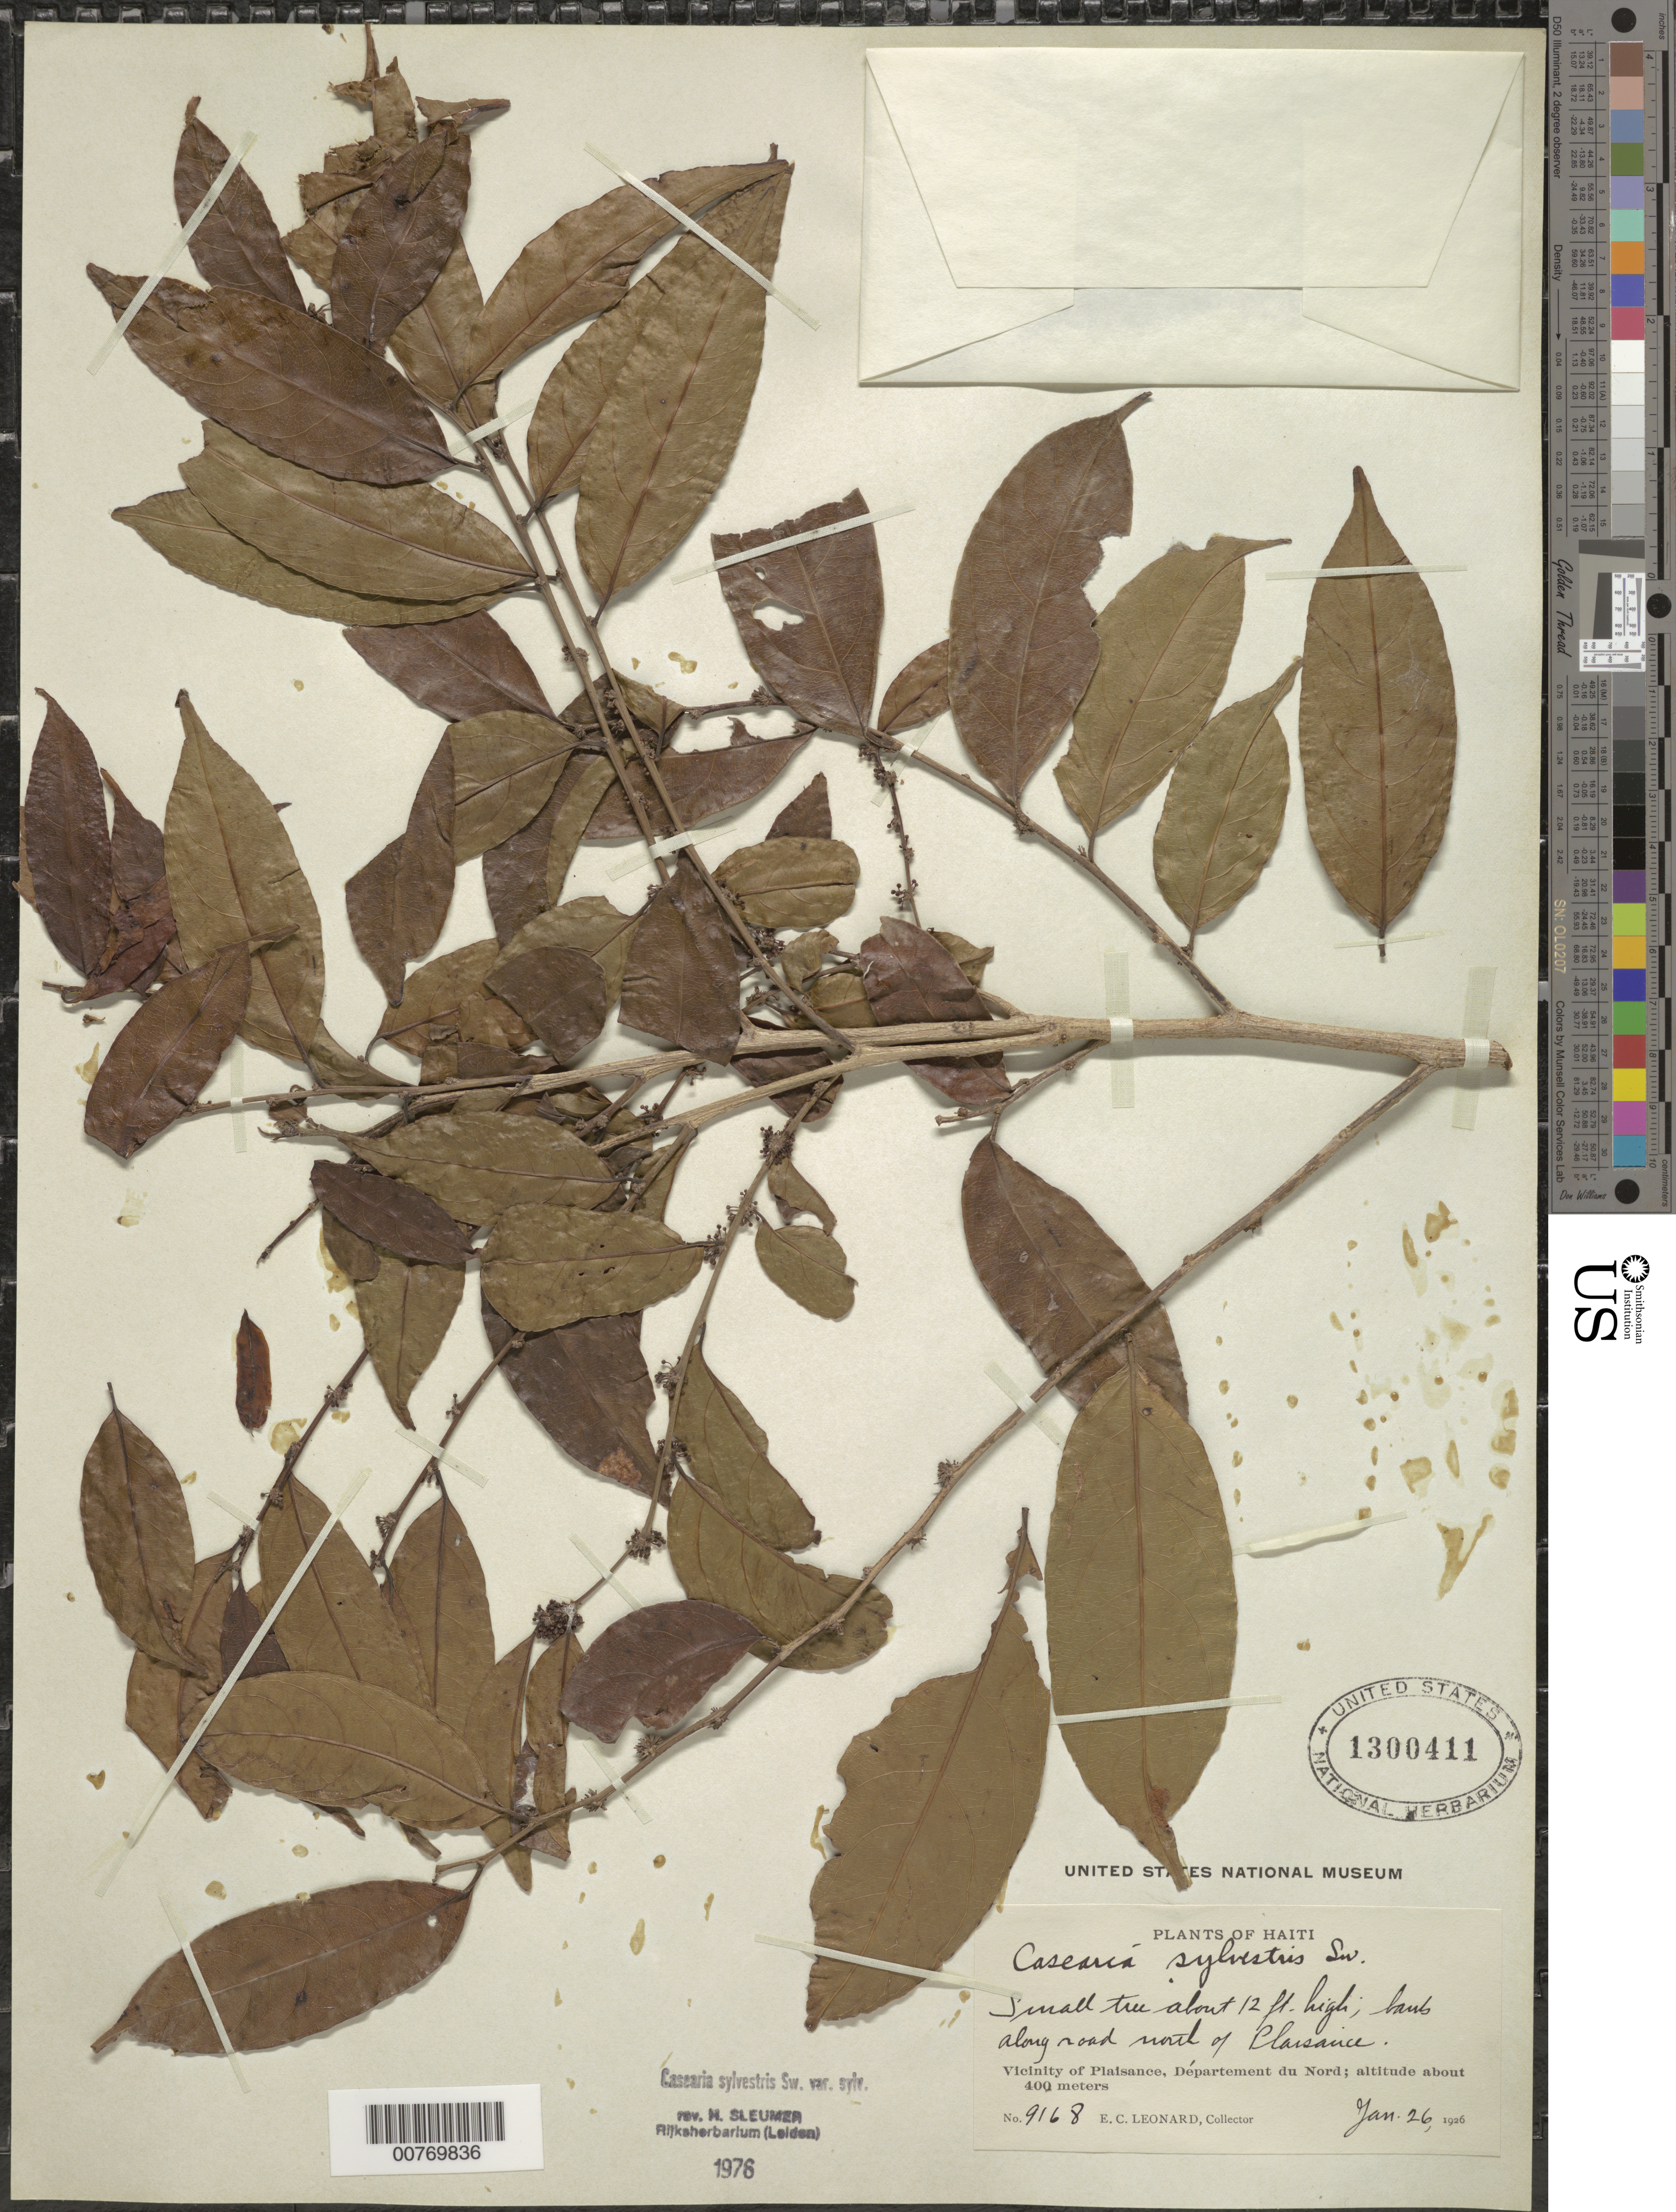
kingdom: Plantae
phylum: Tracheophyta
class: Magnoliopsida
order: Malpighiales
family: Salicaceae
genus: Casearia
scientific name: Casearia sylvestris var. sylvestris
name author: Sw.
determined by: Sleumer, H. O.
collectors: E. C. Leonard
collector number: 9168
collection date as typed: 26 Jan 1926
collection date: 1926-01-26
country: Haiti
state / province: Nord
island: Hispaniola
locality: Vicinity of Plaisance, Department of Nord.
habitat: Banks along road north of Claisance.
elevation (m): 400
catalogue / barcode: US 1300411